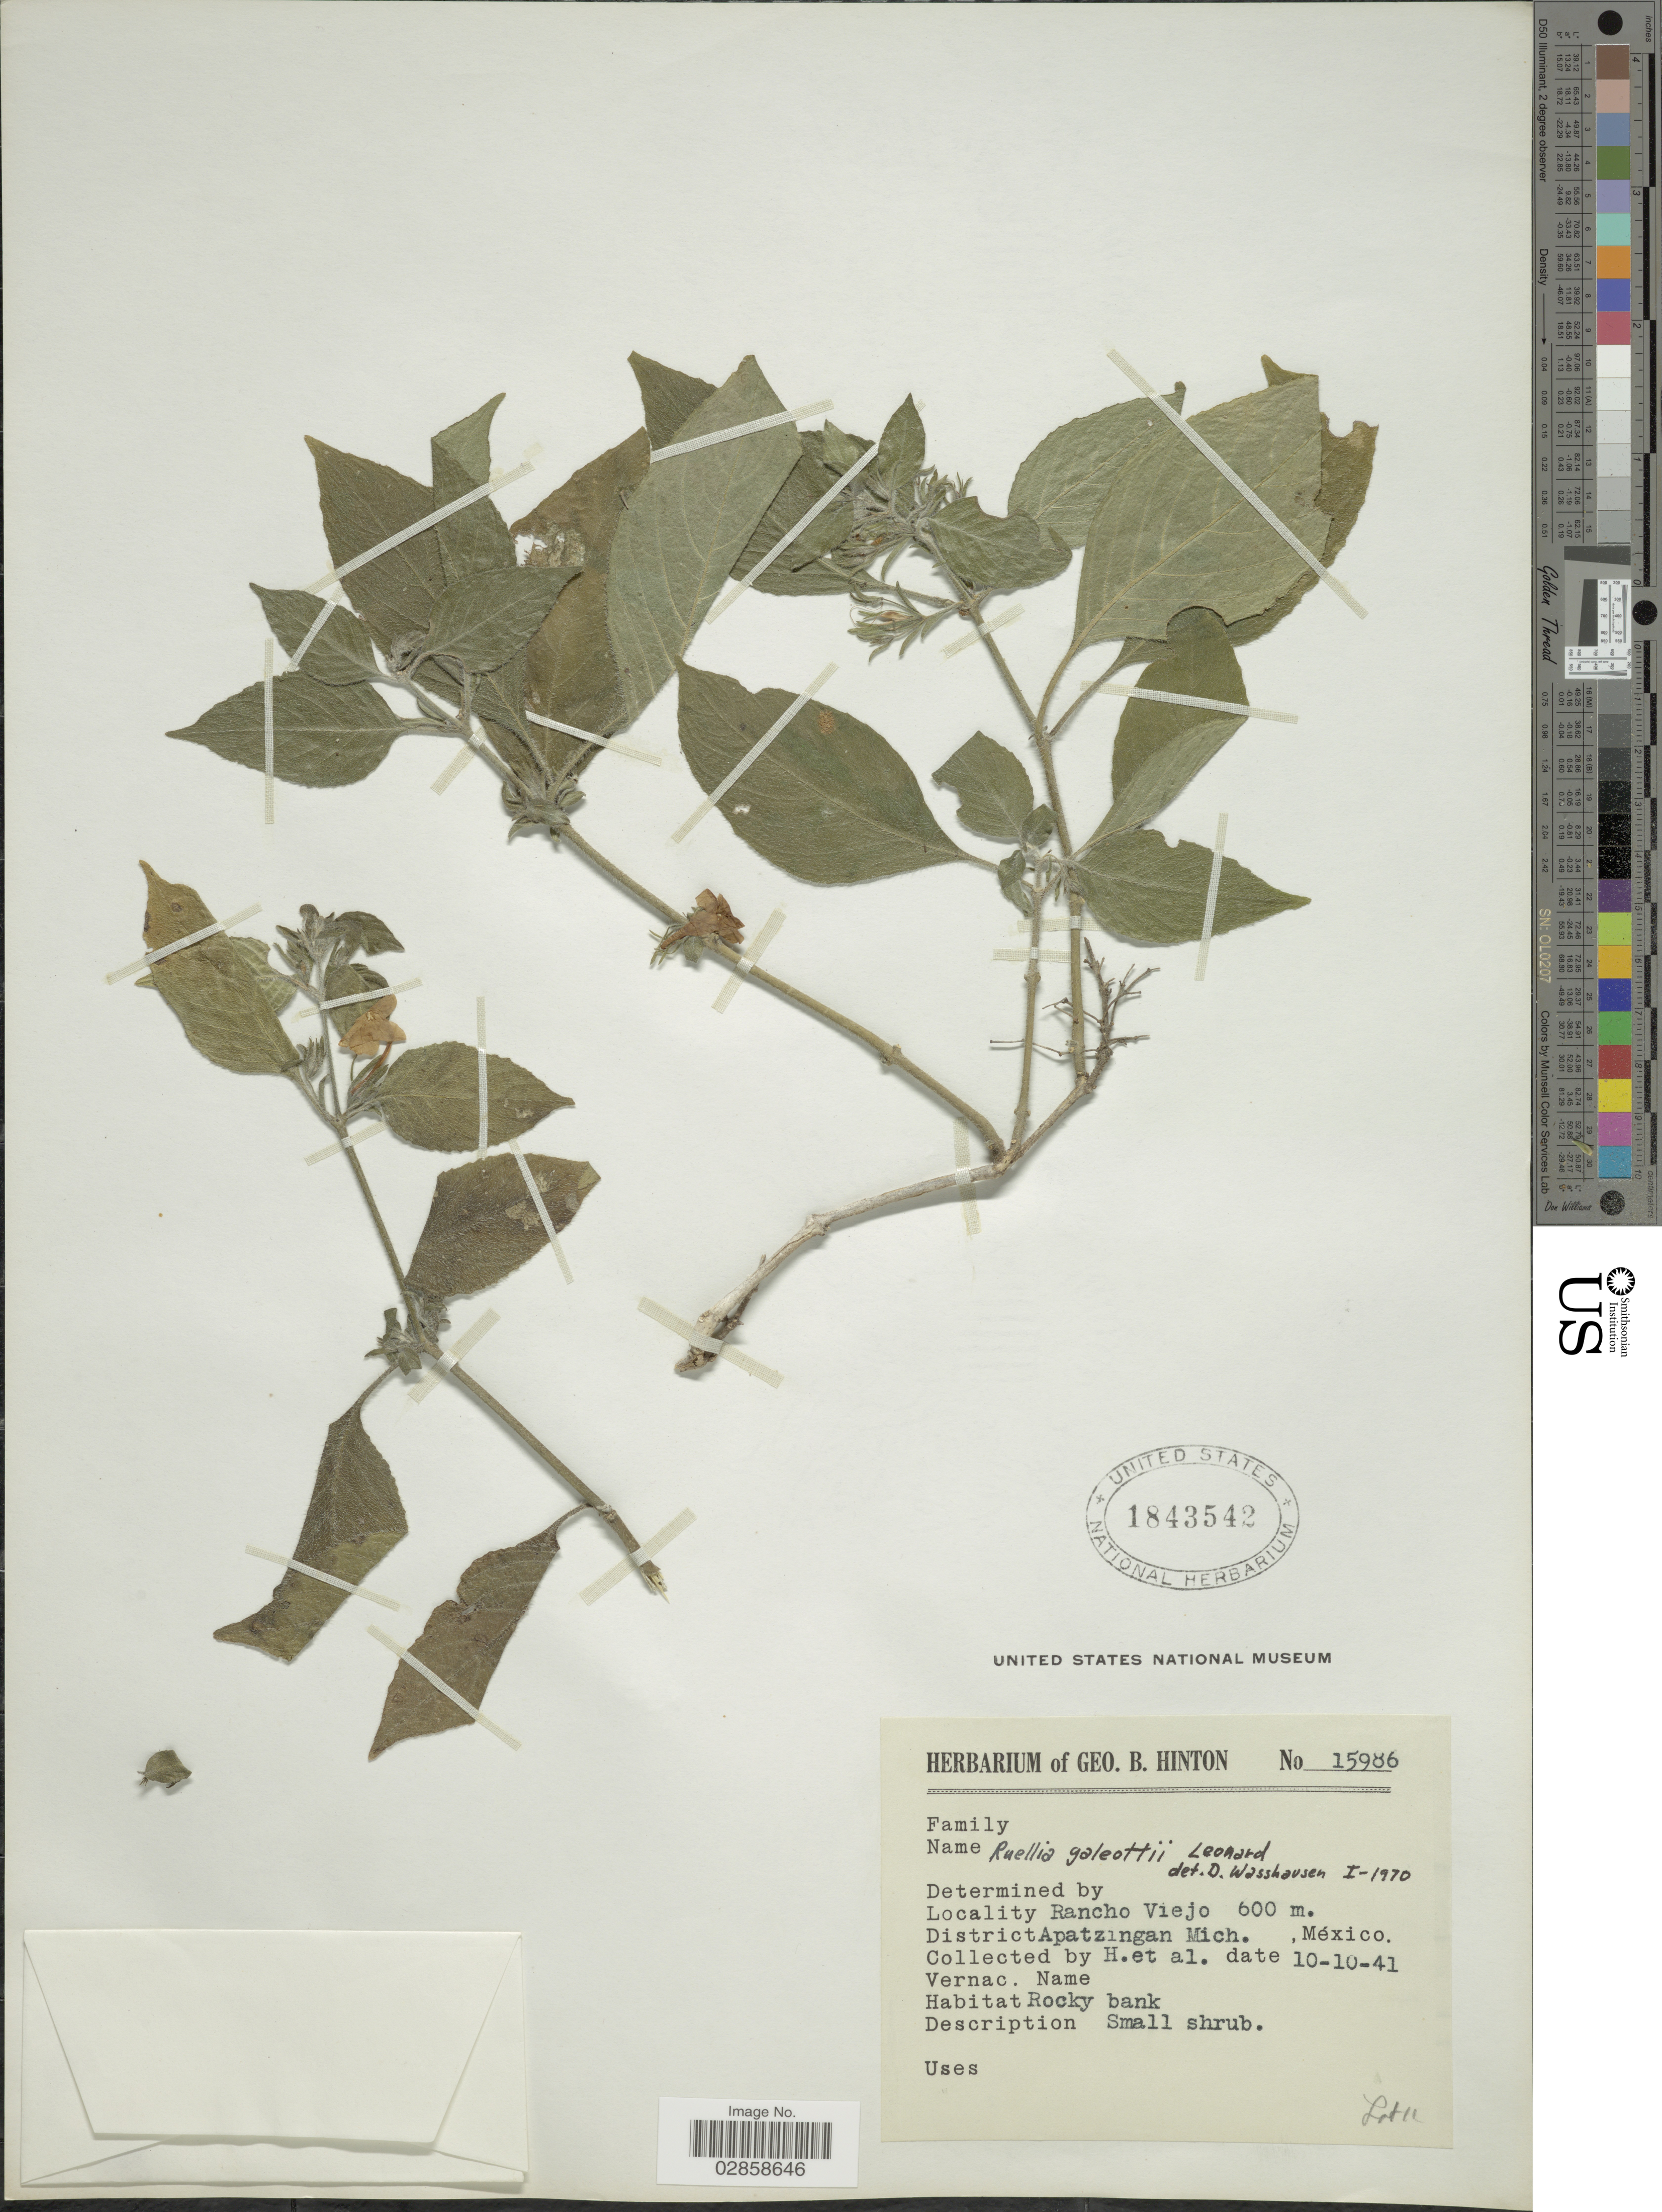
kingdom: Plantae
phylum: Tracheophyta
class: Magnoliopsida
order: Lamiales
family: Acanthaceae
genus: Ruellia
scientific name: Ruellia inundata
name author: Kunth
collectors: G. B. Hinton & et al.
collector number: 15986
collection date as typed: Transcribed d/m/y: 10/10/41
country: Mexico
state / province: Michoacán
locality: Rancho Viejo. District Apatzingan Mich.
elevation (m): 600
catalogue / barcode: US 1843542